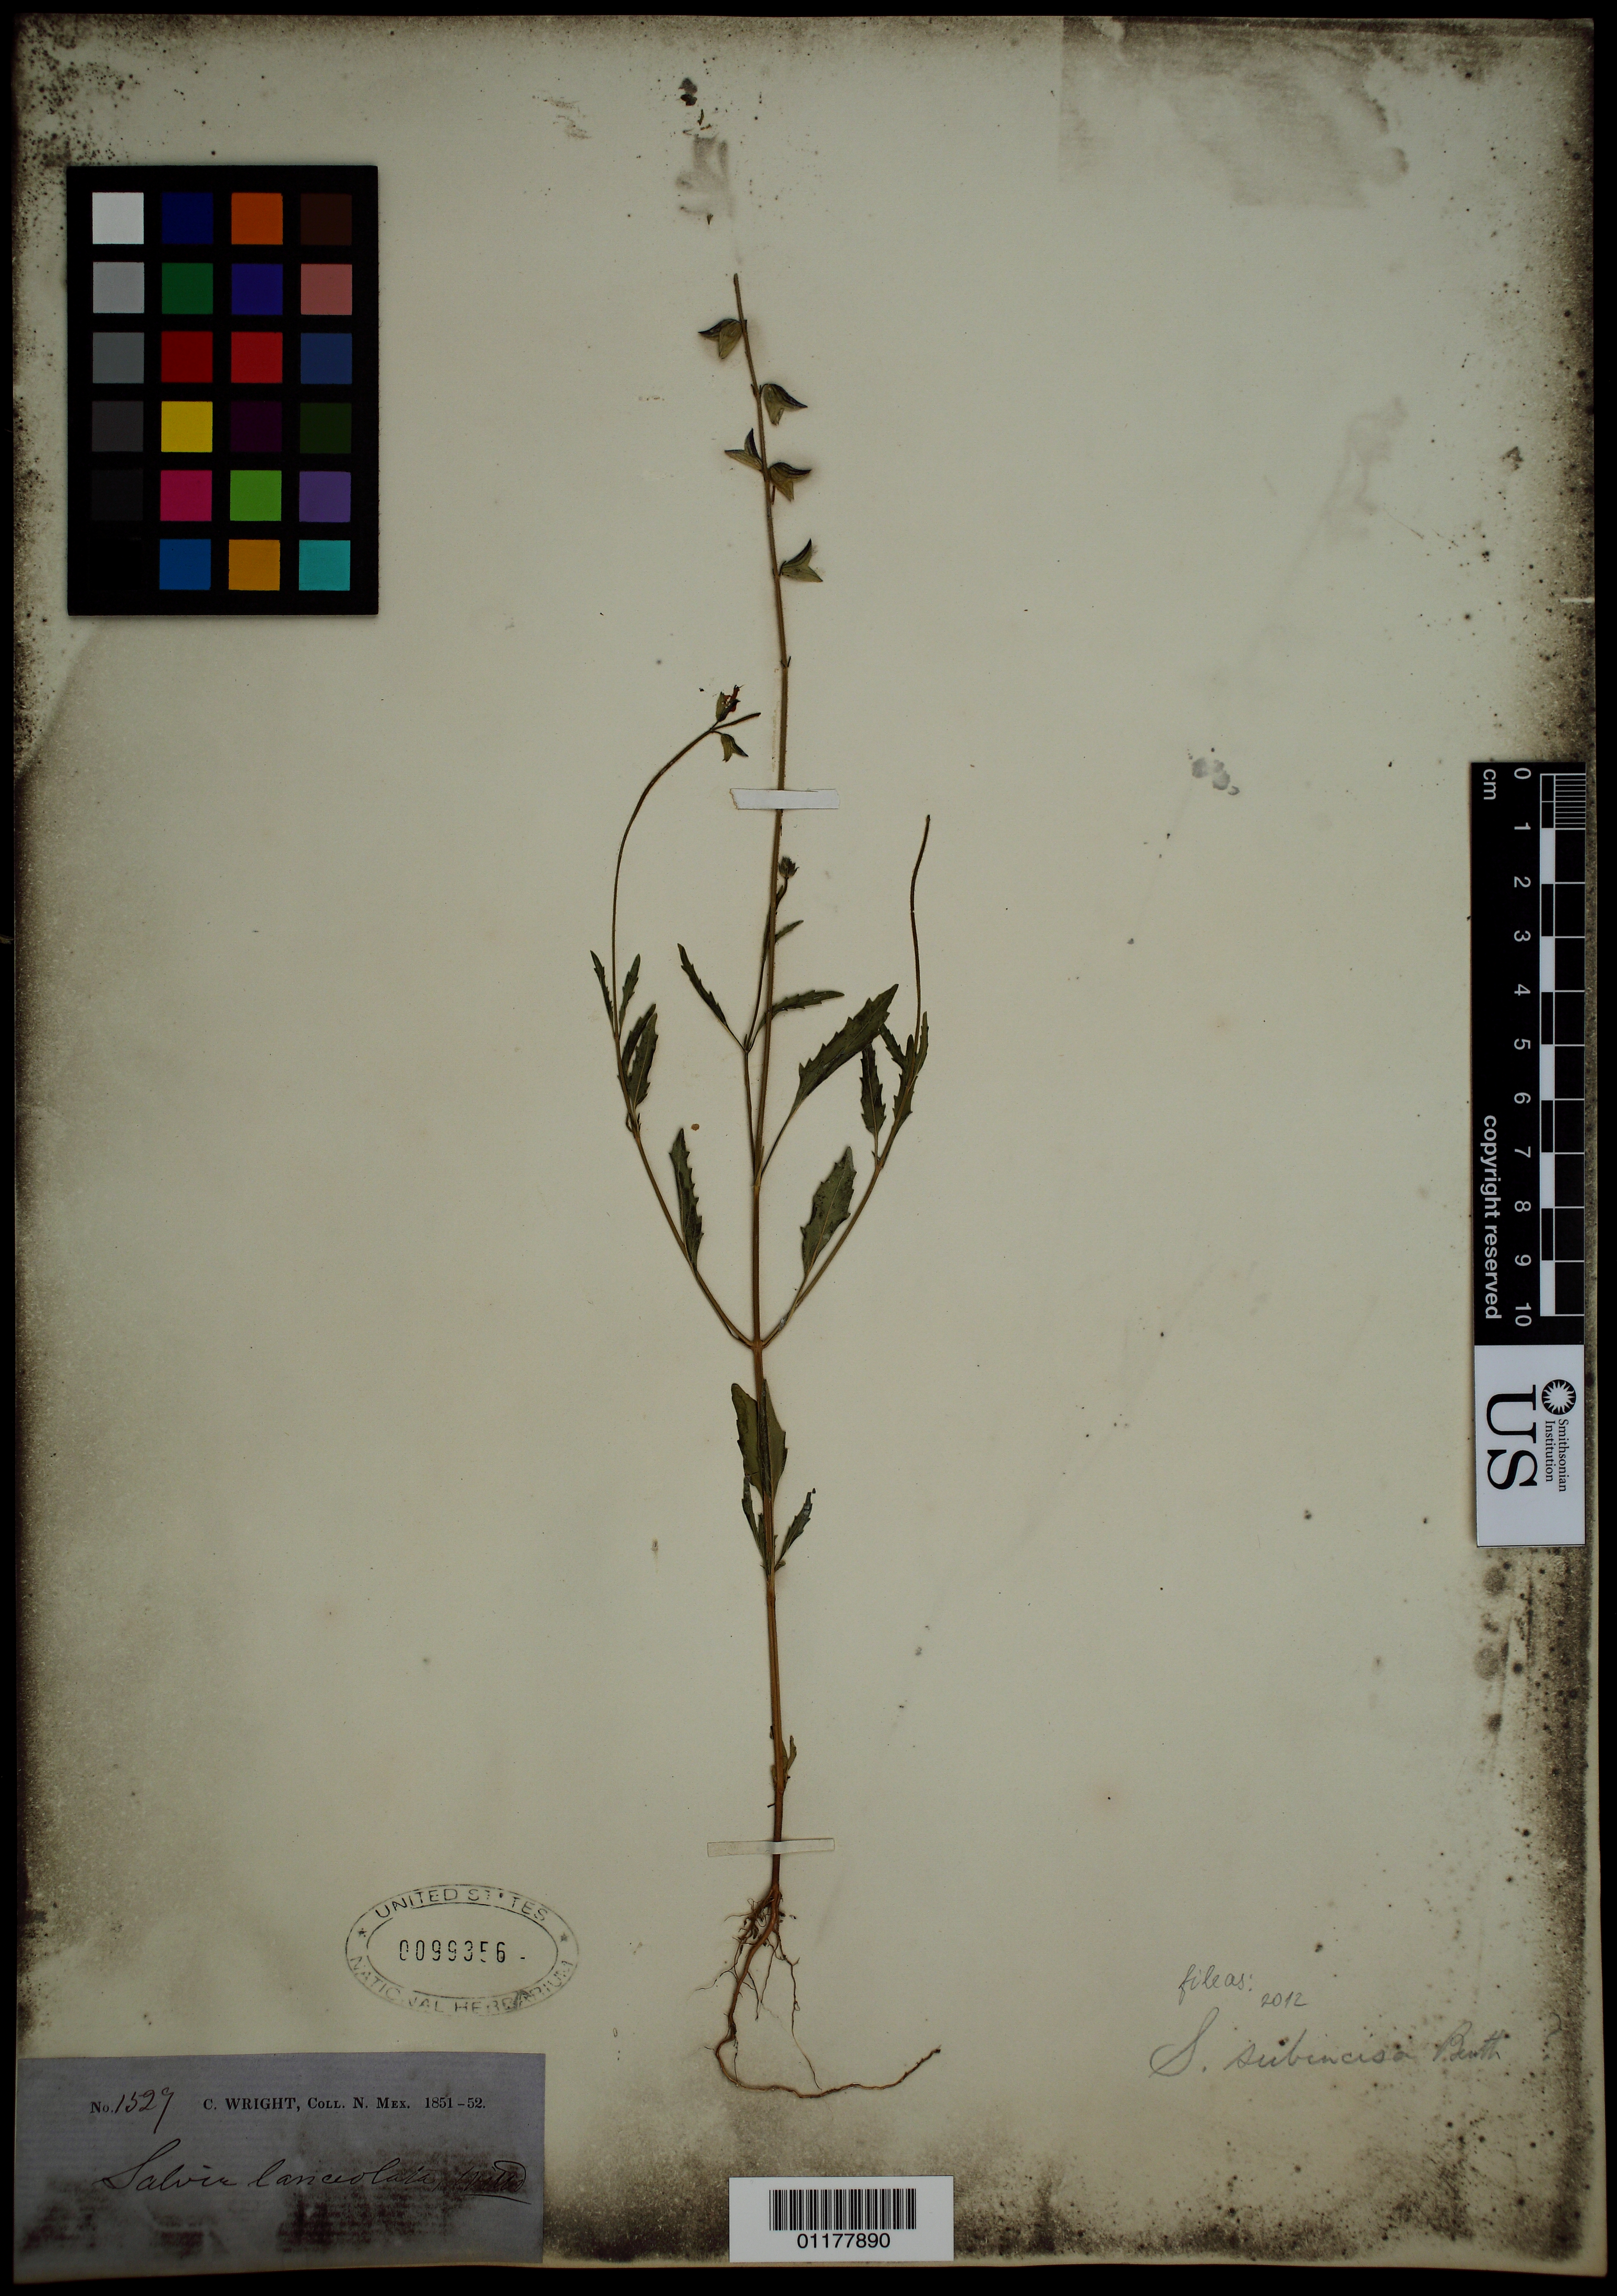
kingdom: Plantae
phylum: Tracheophyta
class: Magnoliopsida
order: Lamiales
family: Lamiaceae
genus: Salvia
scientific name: Salvia subincisa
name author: Benth.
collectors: C. Wright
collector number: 1529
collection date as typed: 1851 to -- --- 1852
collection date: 1851/1852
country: United States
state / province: New Mexico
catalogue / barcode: US 99356